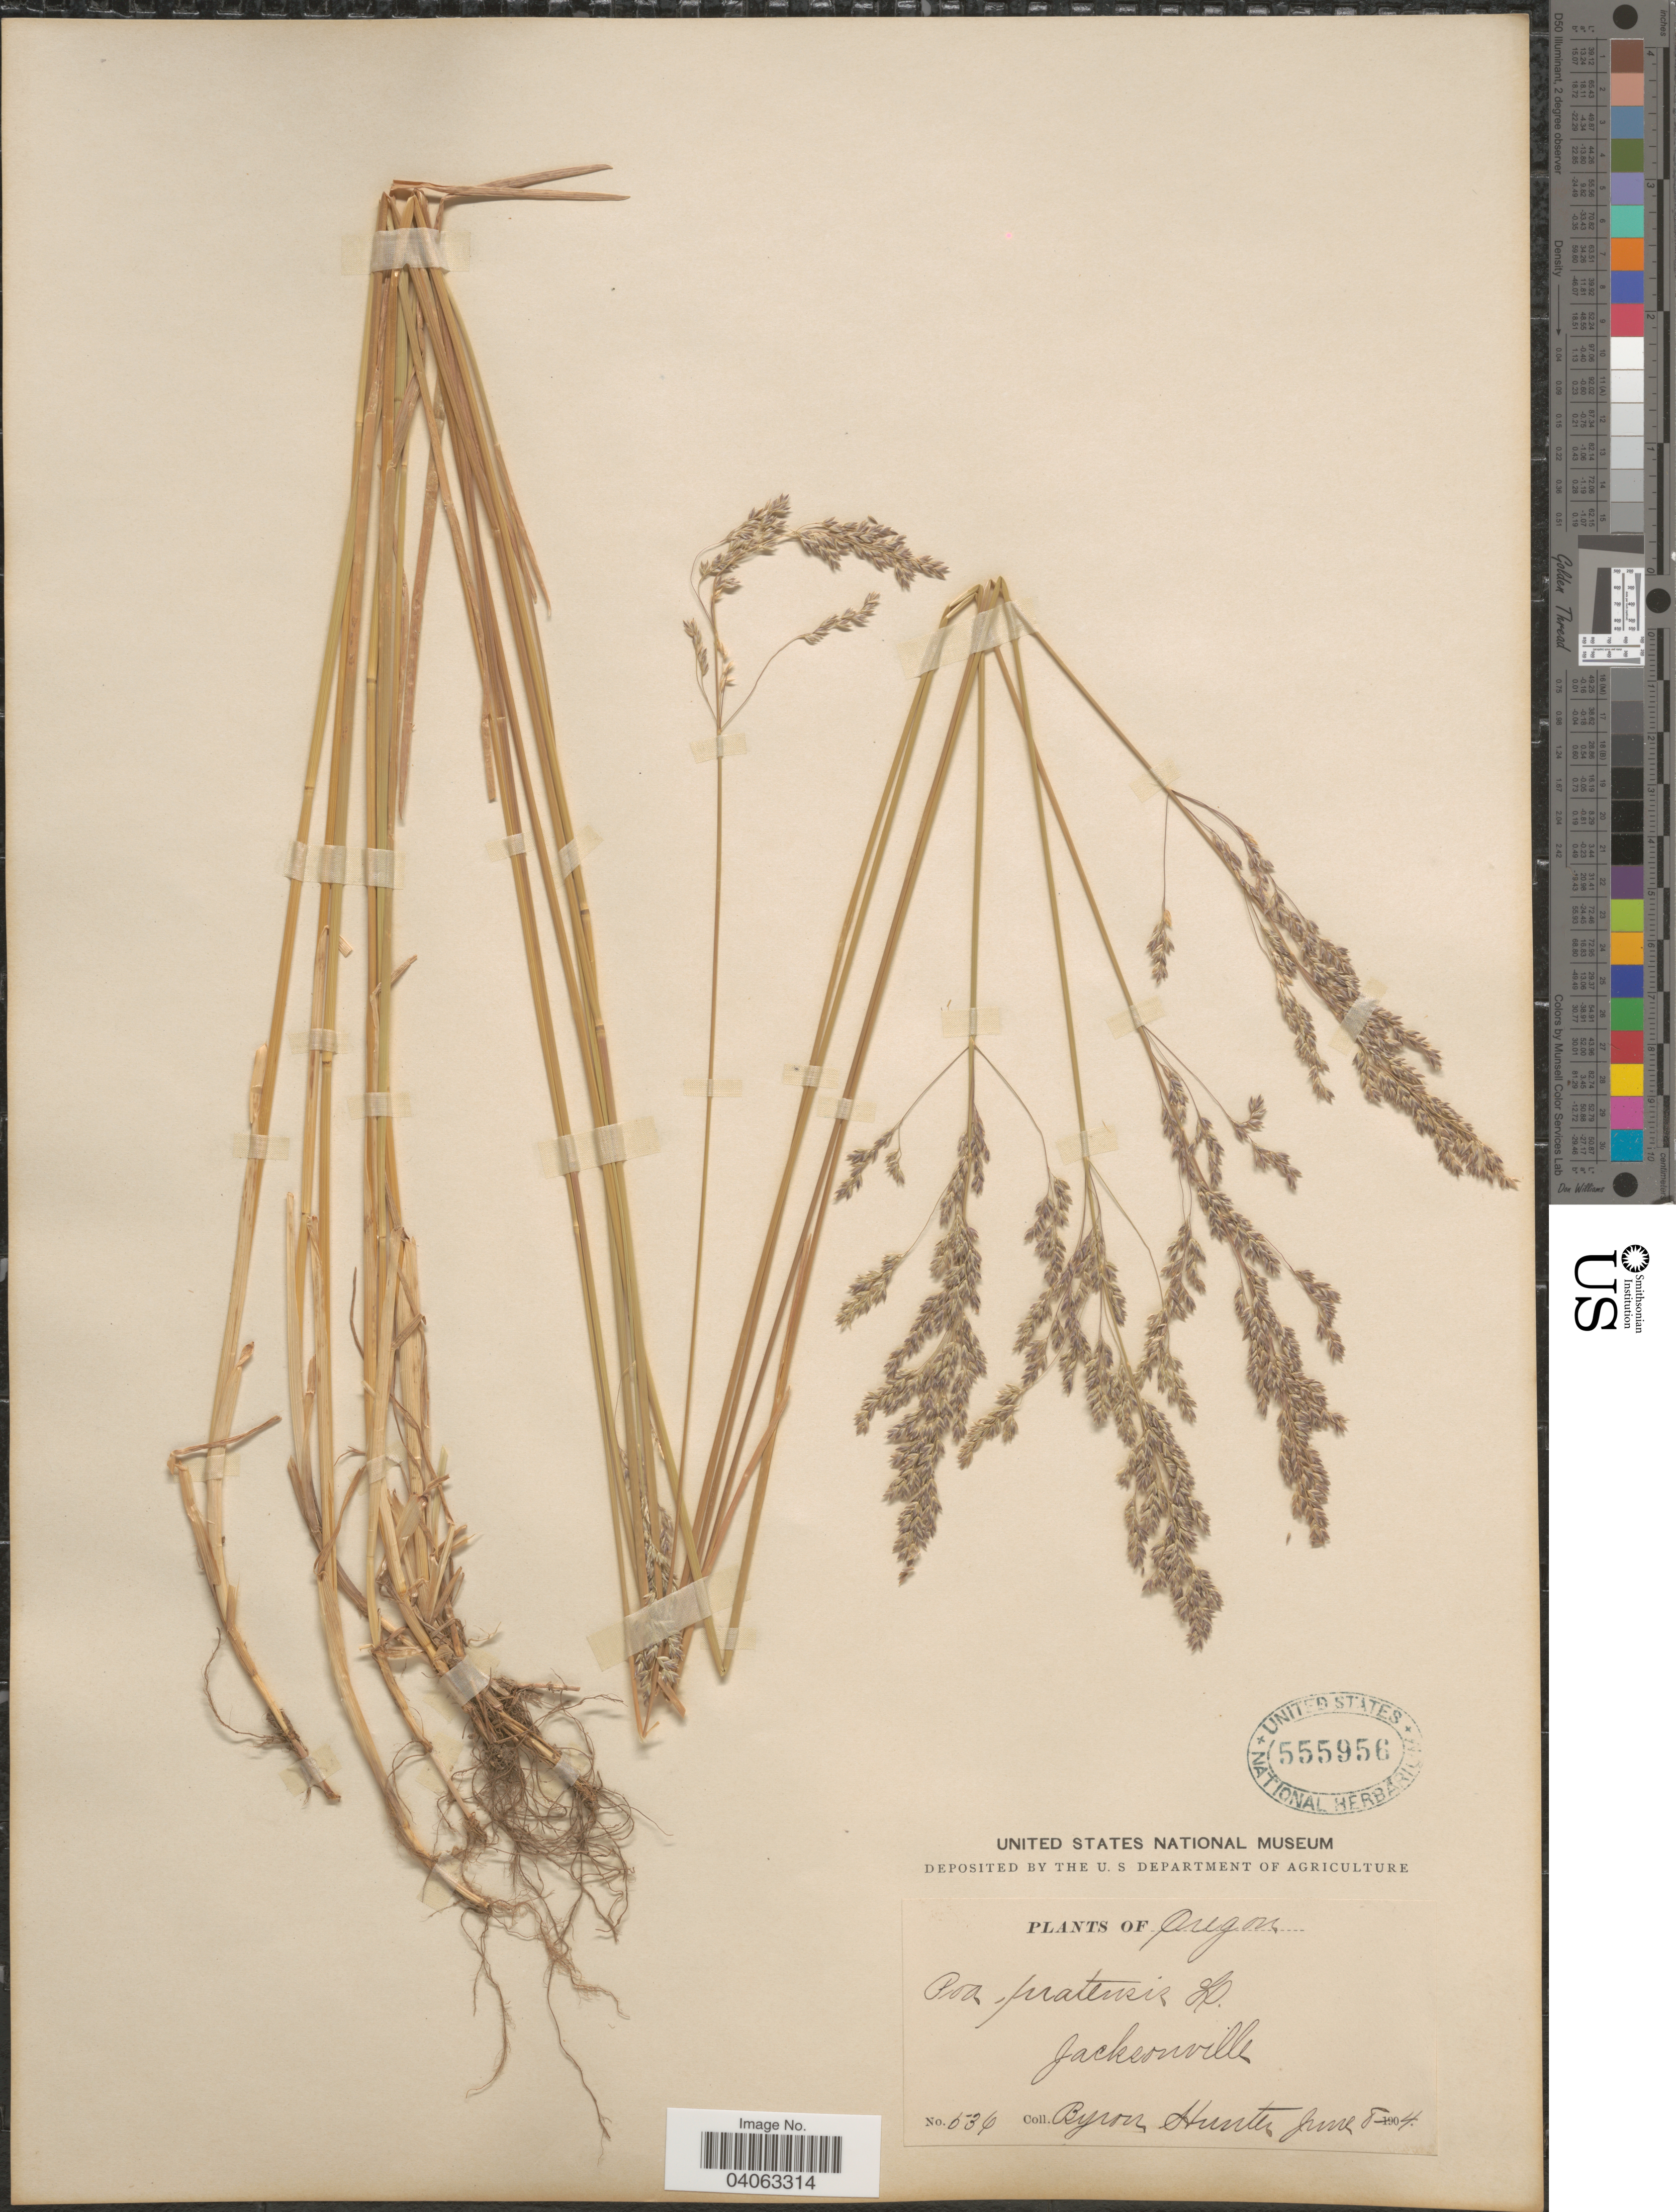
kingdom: Plantae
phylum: Tracheophyta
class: Liliopsida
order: Poales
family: Poaceae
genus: Poa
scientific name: Poa pratensis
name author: L.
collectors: B. Hunter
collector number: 536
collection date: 1904-06-08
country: United States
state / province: Oregon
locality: Jacksonville.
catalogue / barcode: US 555956